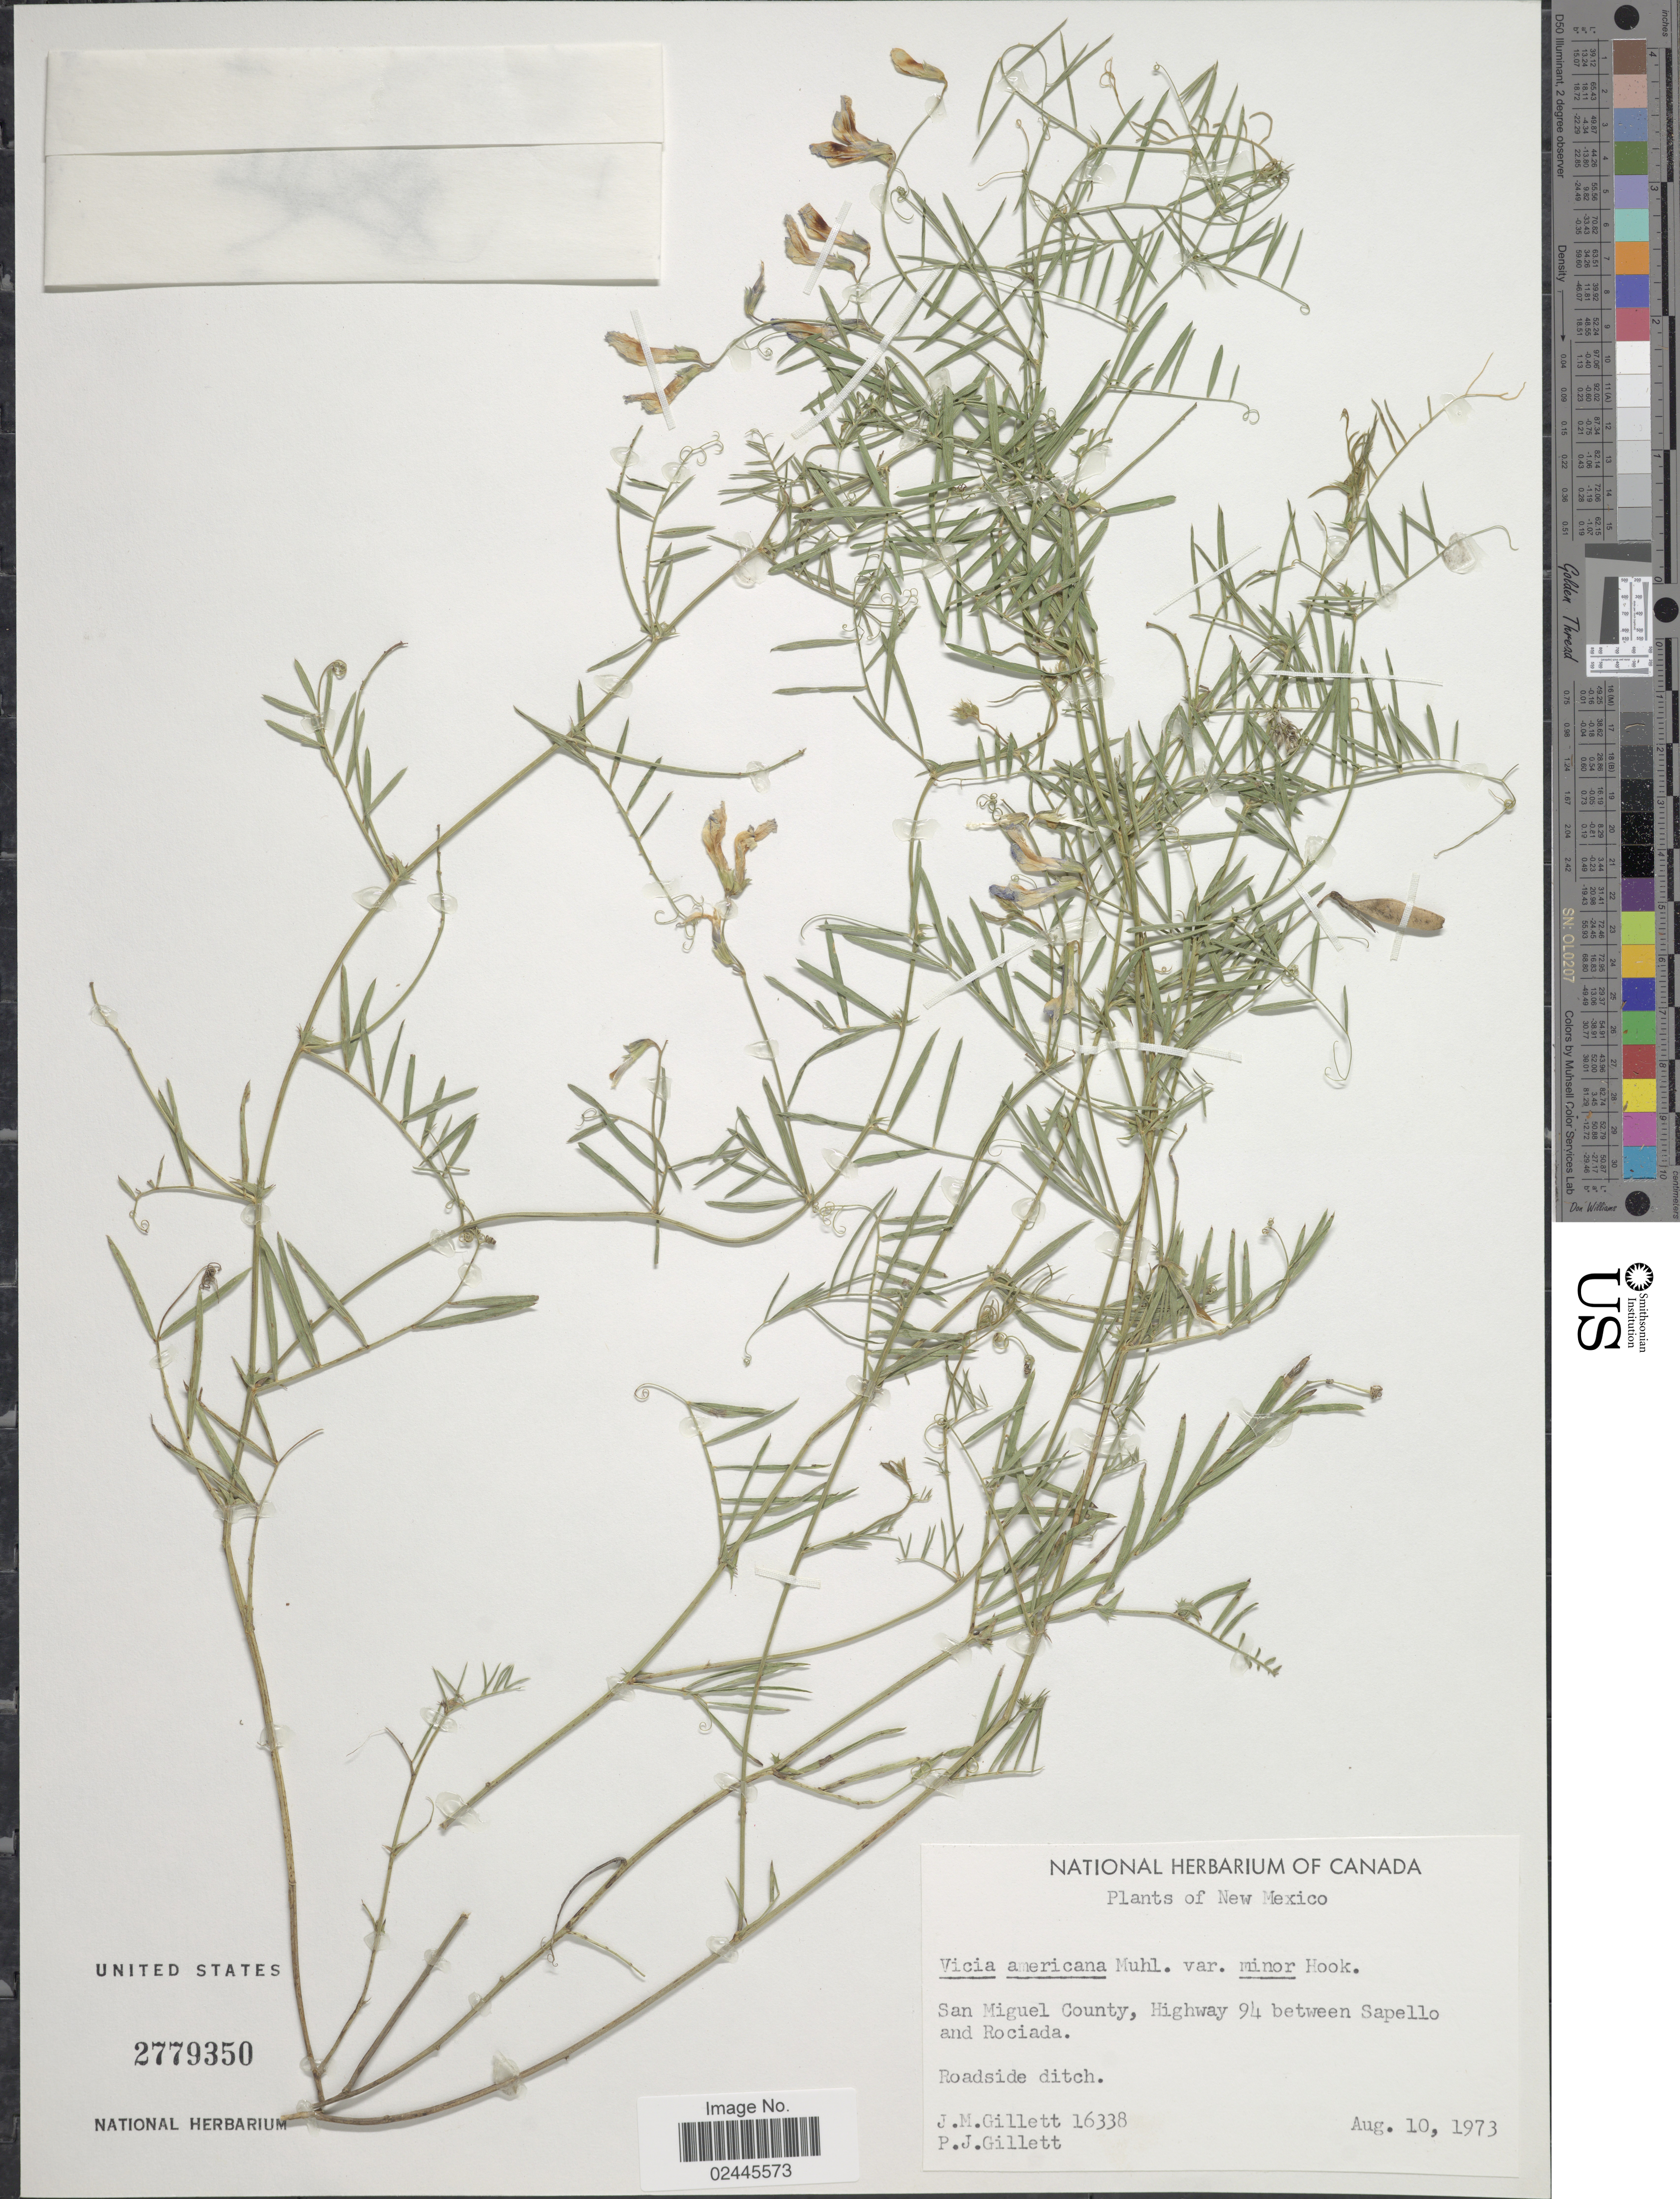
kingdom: Plantae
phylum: Tracheophyta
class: Magnoliopsida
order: Fabales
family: Fabaceae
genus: Vicia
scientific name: Vicia americana var. minor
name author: Hook.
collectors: J. M. Gillett & P. Gillett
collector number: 16338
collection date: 1973-08-10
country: United States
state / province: New Mexico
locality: San Miguel County, Highway 94 between Sapello and Rociada, roadside ditch.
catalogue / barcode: US 2779350